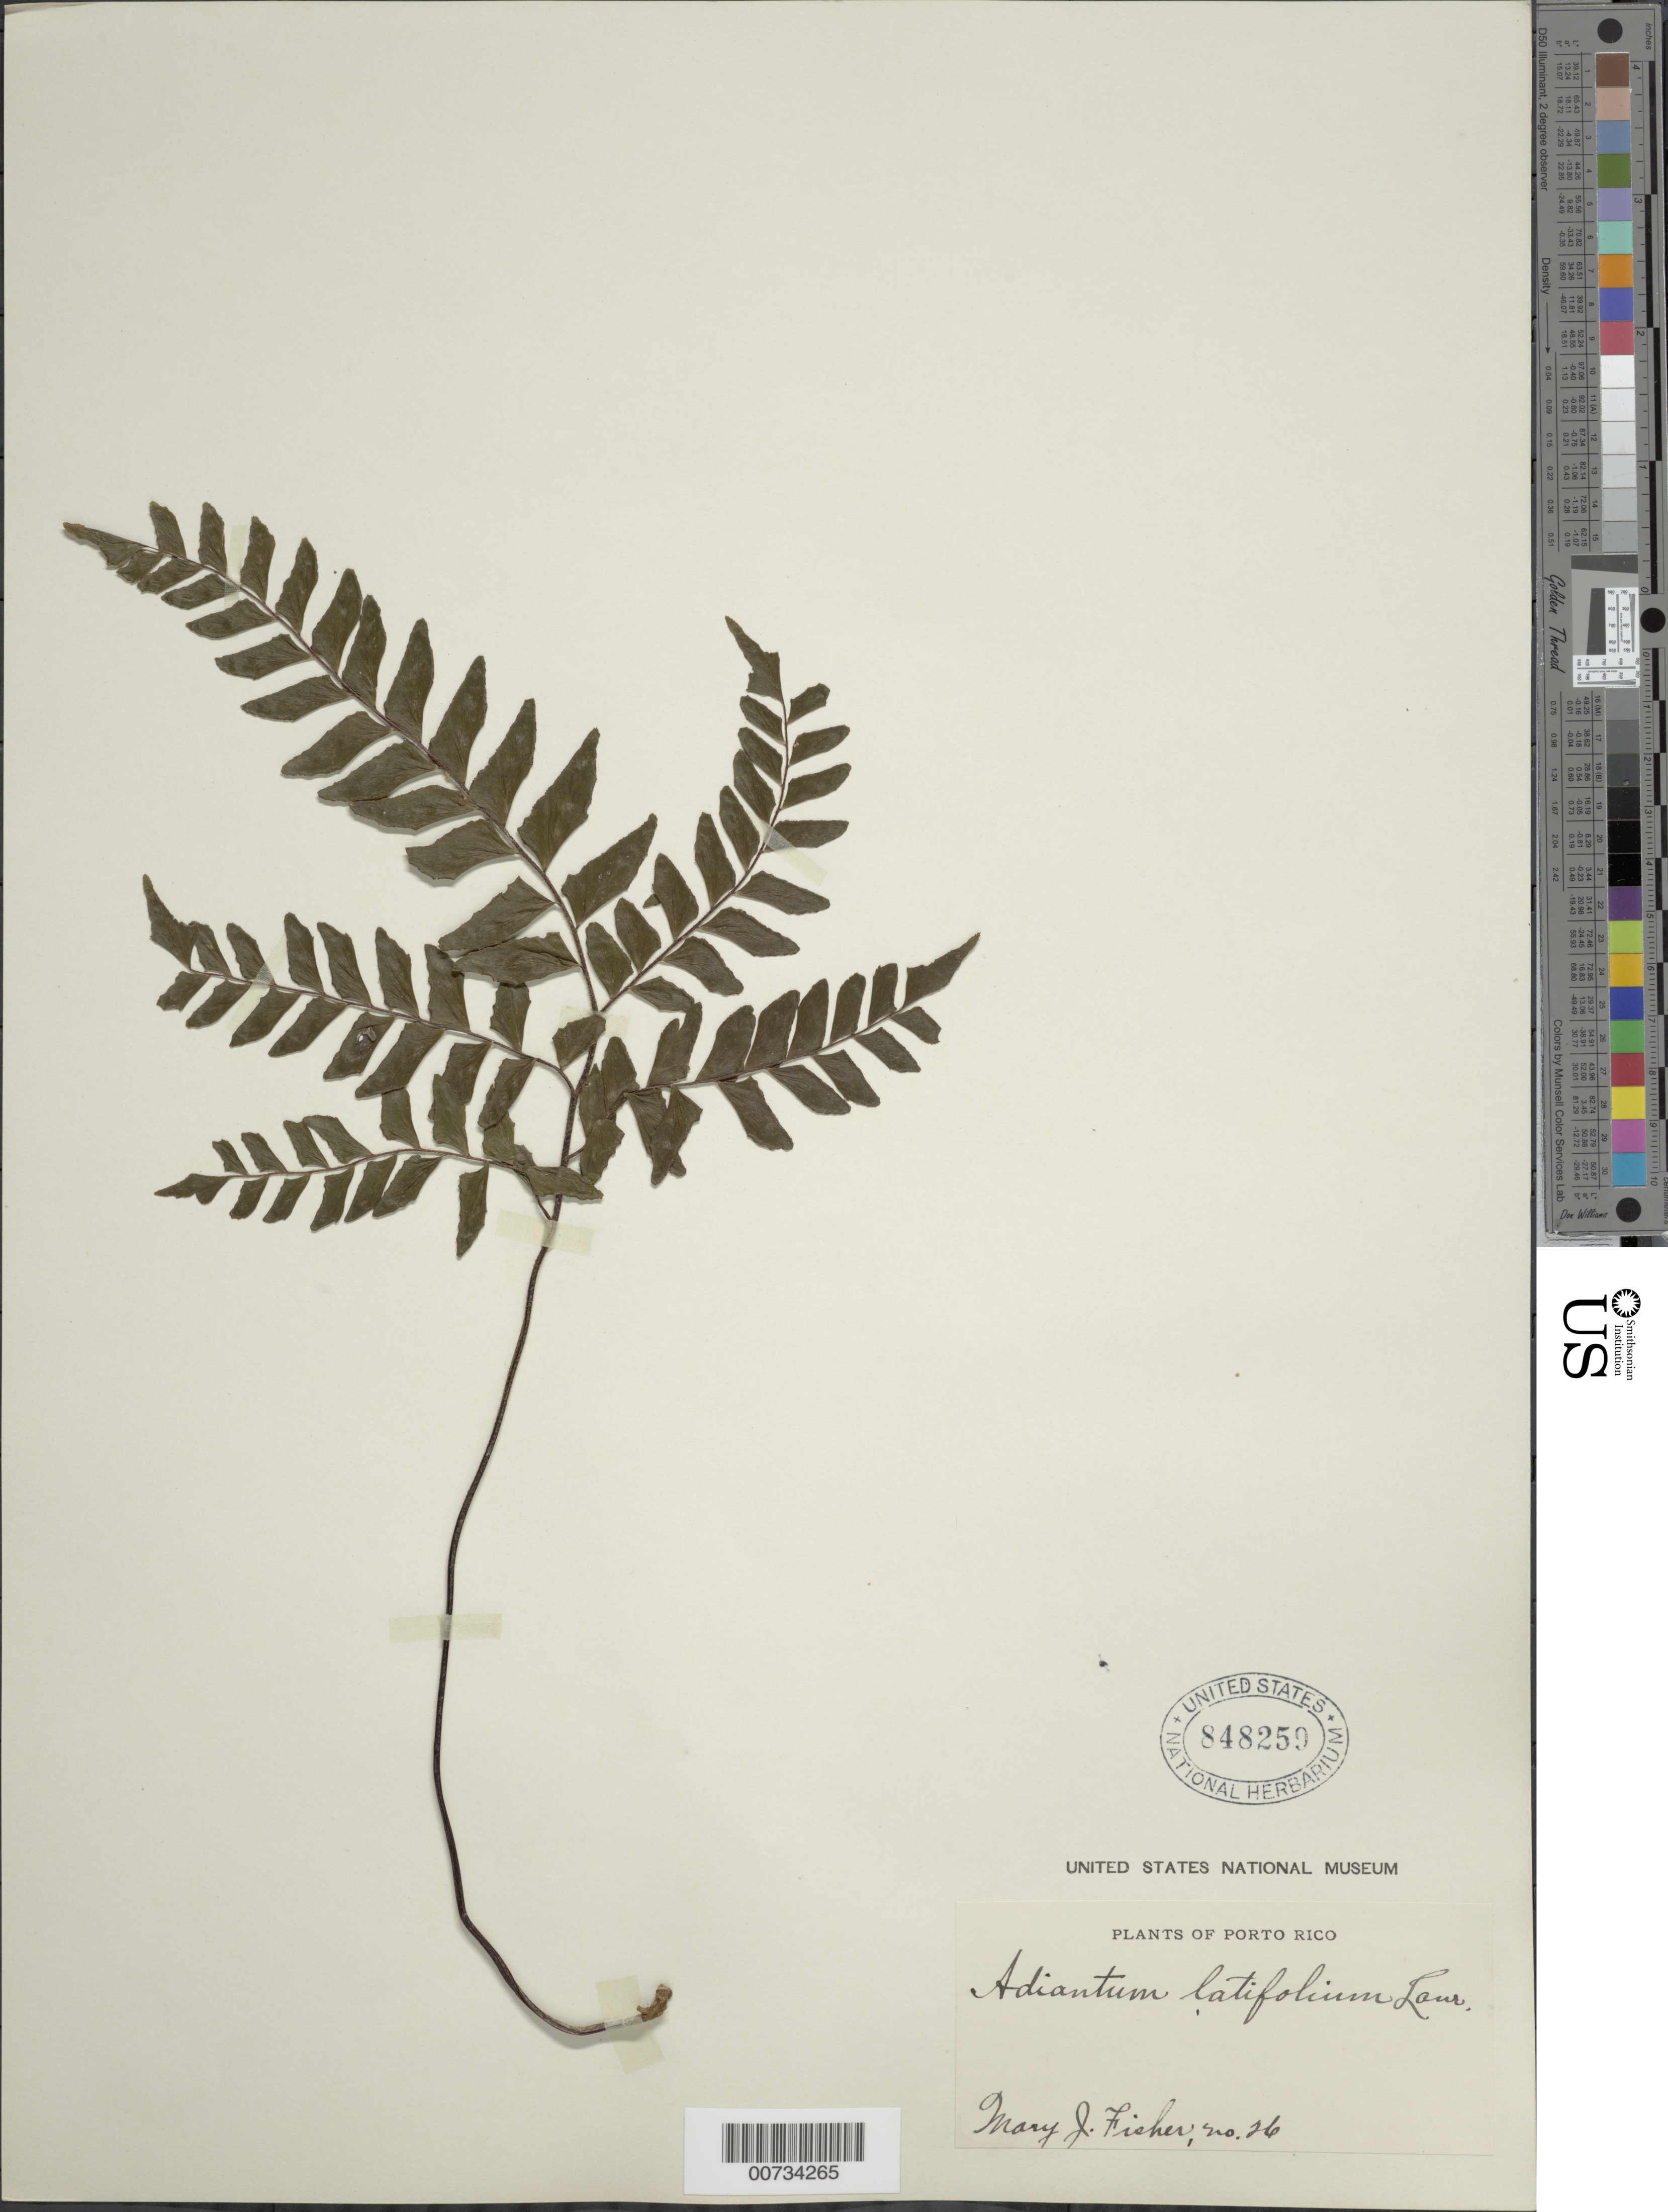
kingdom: Plantae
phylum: Tracheophyta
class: Polypodiopsida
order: Polypodiales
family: Pteridaceae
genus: Adiantum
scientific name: Adiantum latifolium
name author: Lam.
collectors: M. J. Fisher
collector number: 26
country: Puerto Rico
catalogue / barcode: US 848259